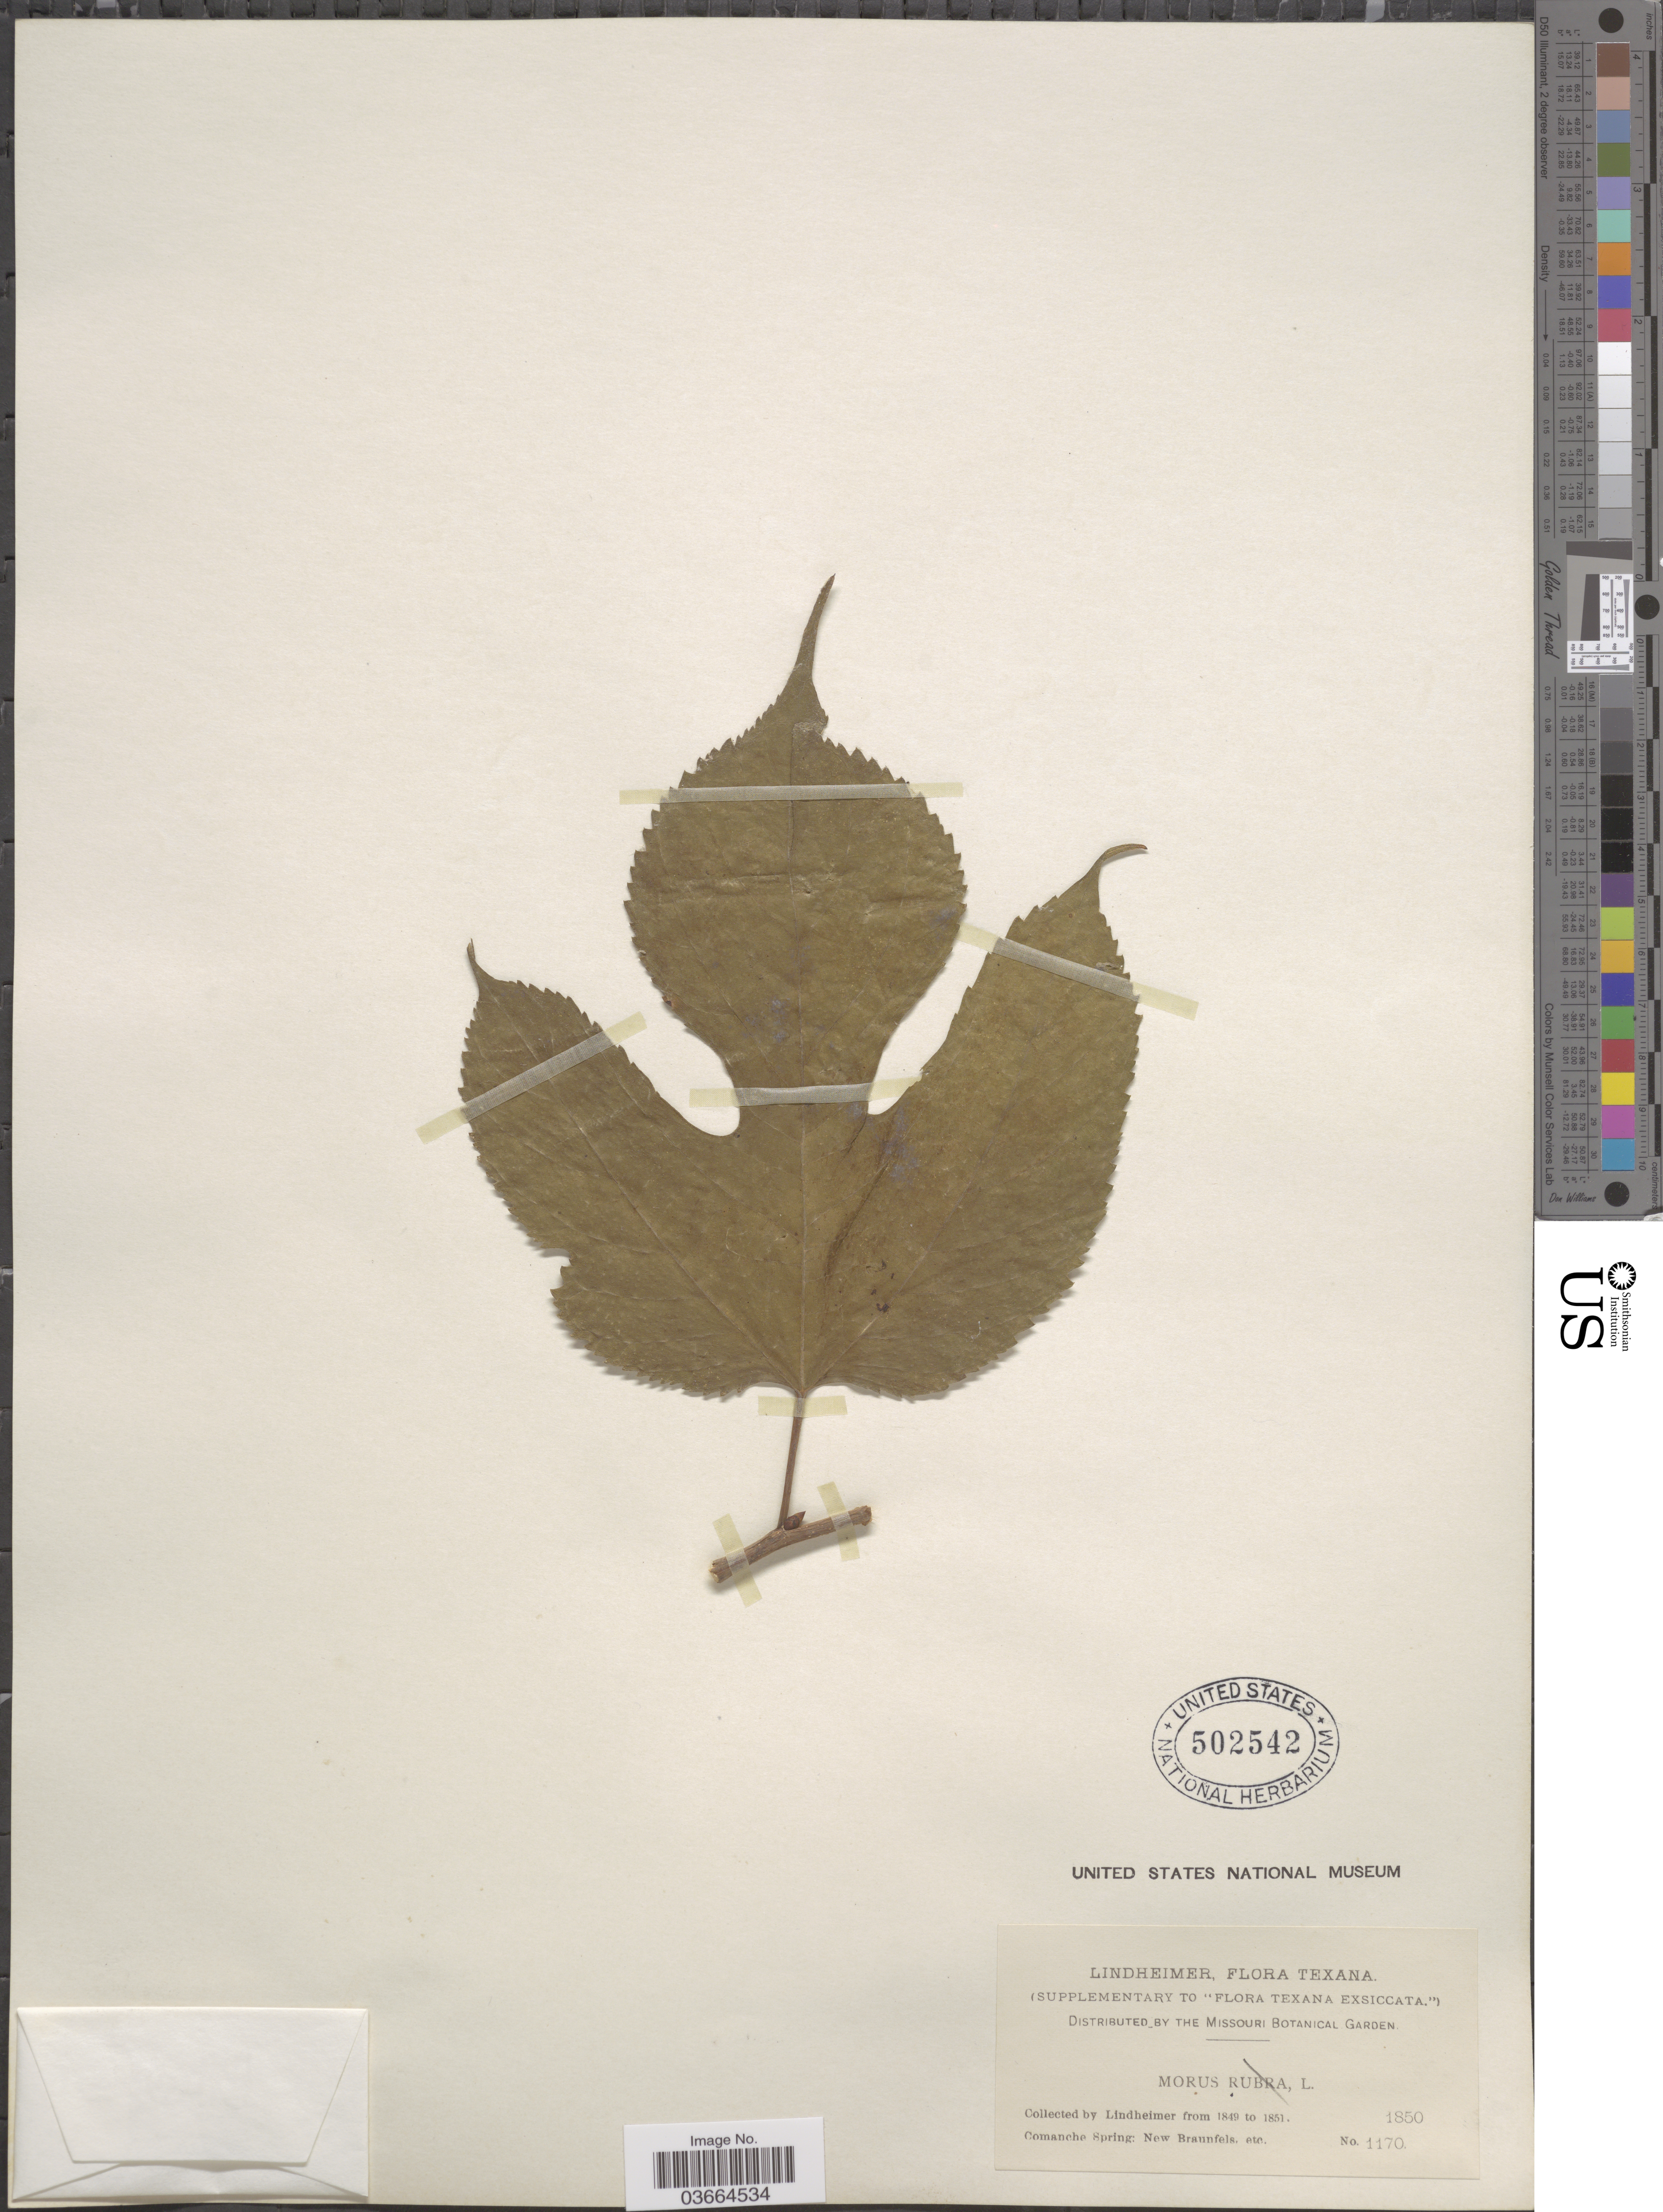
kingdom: Plantae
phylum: Tracheophyta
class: Magnoliopsida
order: Rosales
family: Moraceae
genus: Morus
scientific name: Morus microphylla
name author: Buckley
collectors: -. Lindheimer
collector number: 1170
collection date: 1850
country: United States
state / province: Texas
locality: Comanche Spring: New Braunfels, etc.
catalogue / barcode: US 502542